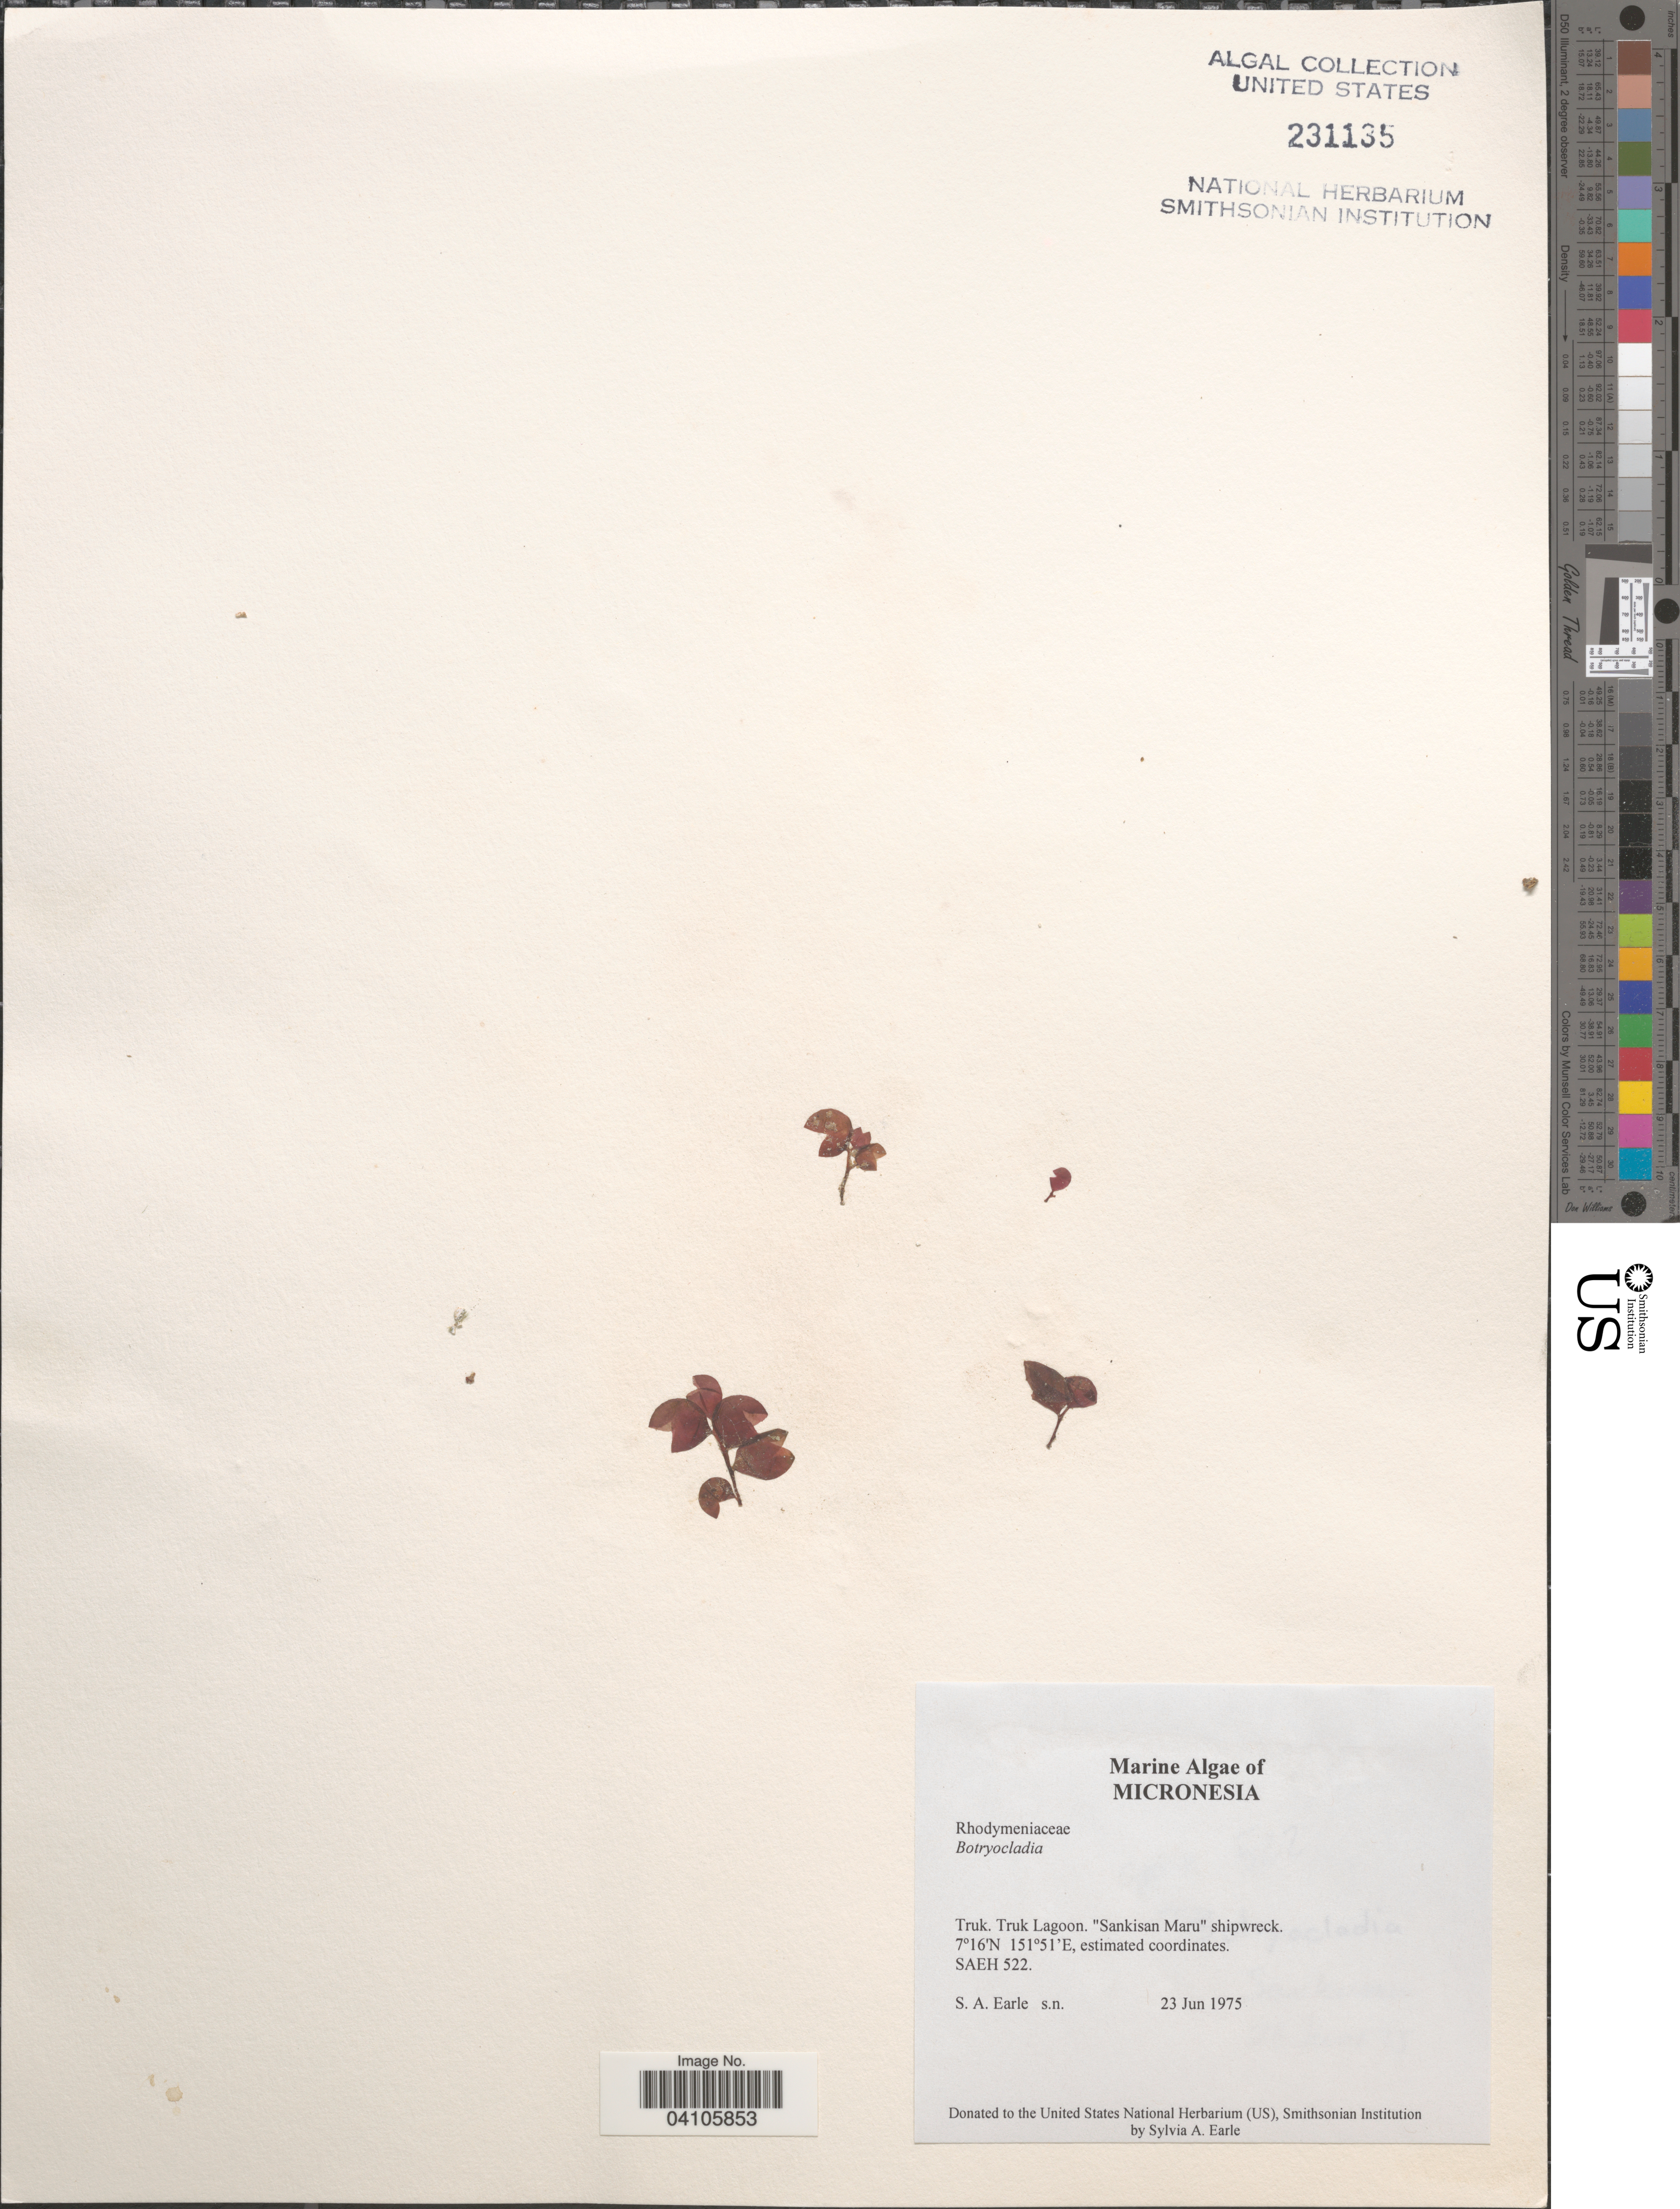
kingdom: Plantae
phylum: Rhodophyta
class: Florideophyceae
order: Rhodymeniales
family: Rhodymeniaceae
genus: Botryocladia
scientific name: Botryocladia sp.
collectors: S. A. Earle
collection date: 1975-06-23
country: Micronesia, Federated States of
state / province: Truk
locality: Truk Lagoon. "Sankisan Maru" shipwreck.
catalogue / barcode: US 231135